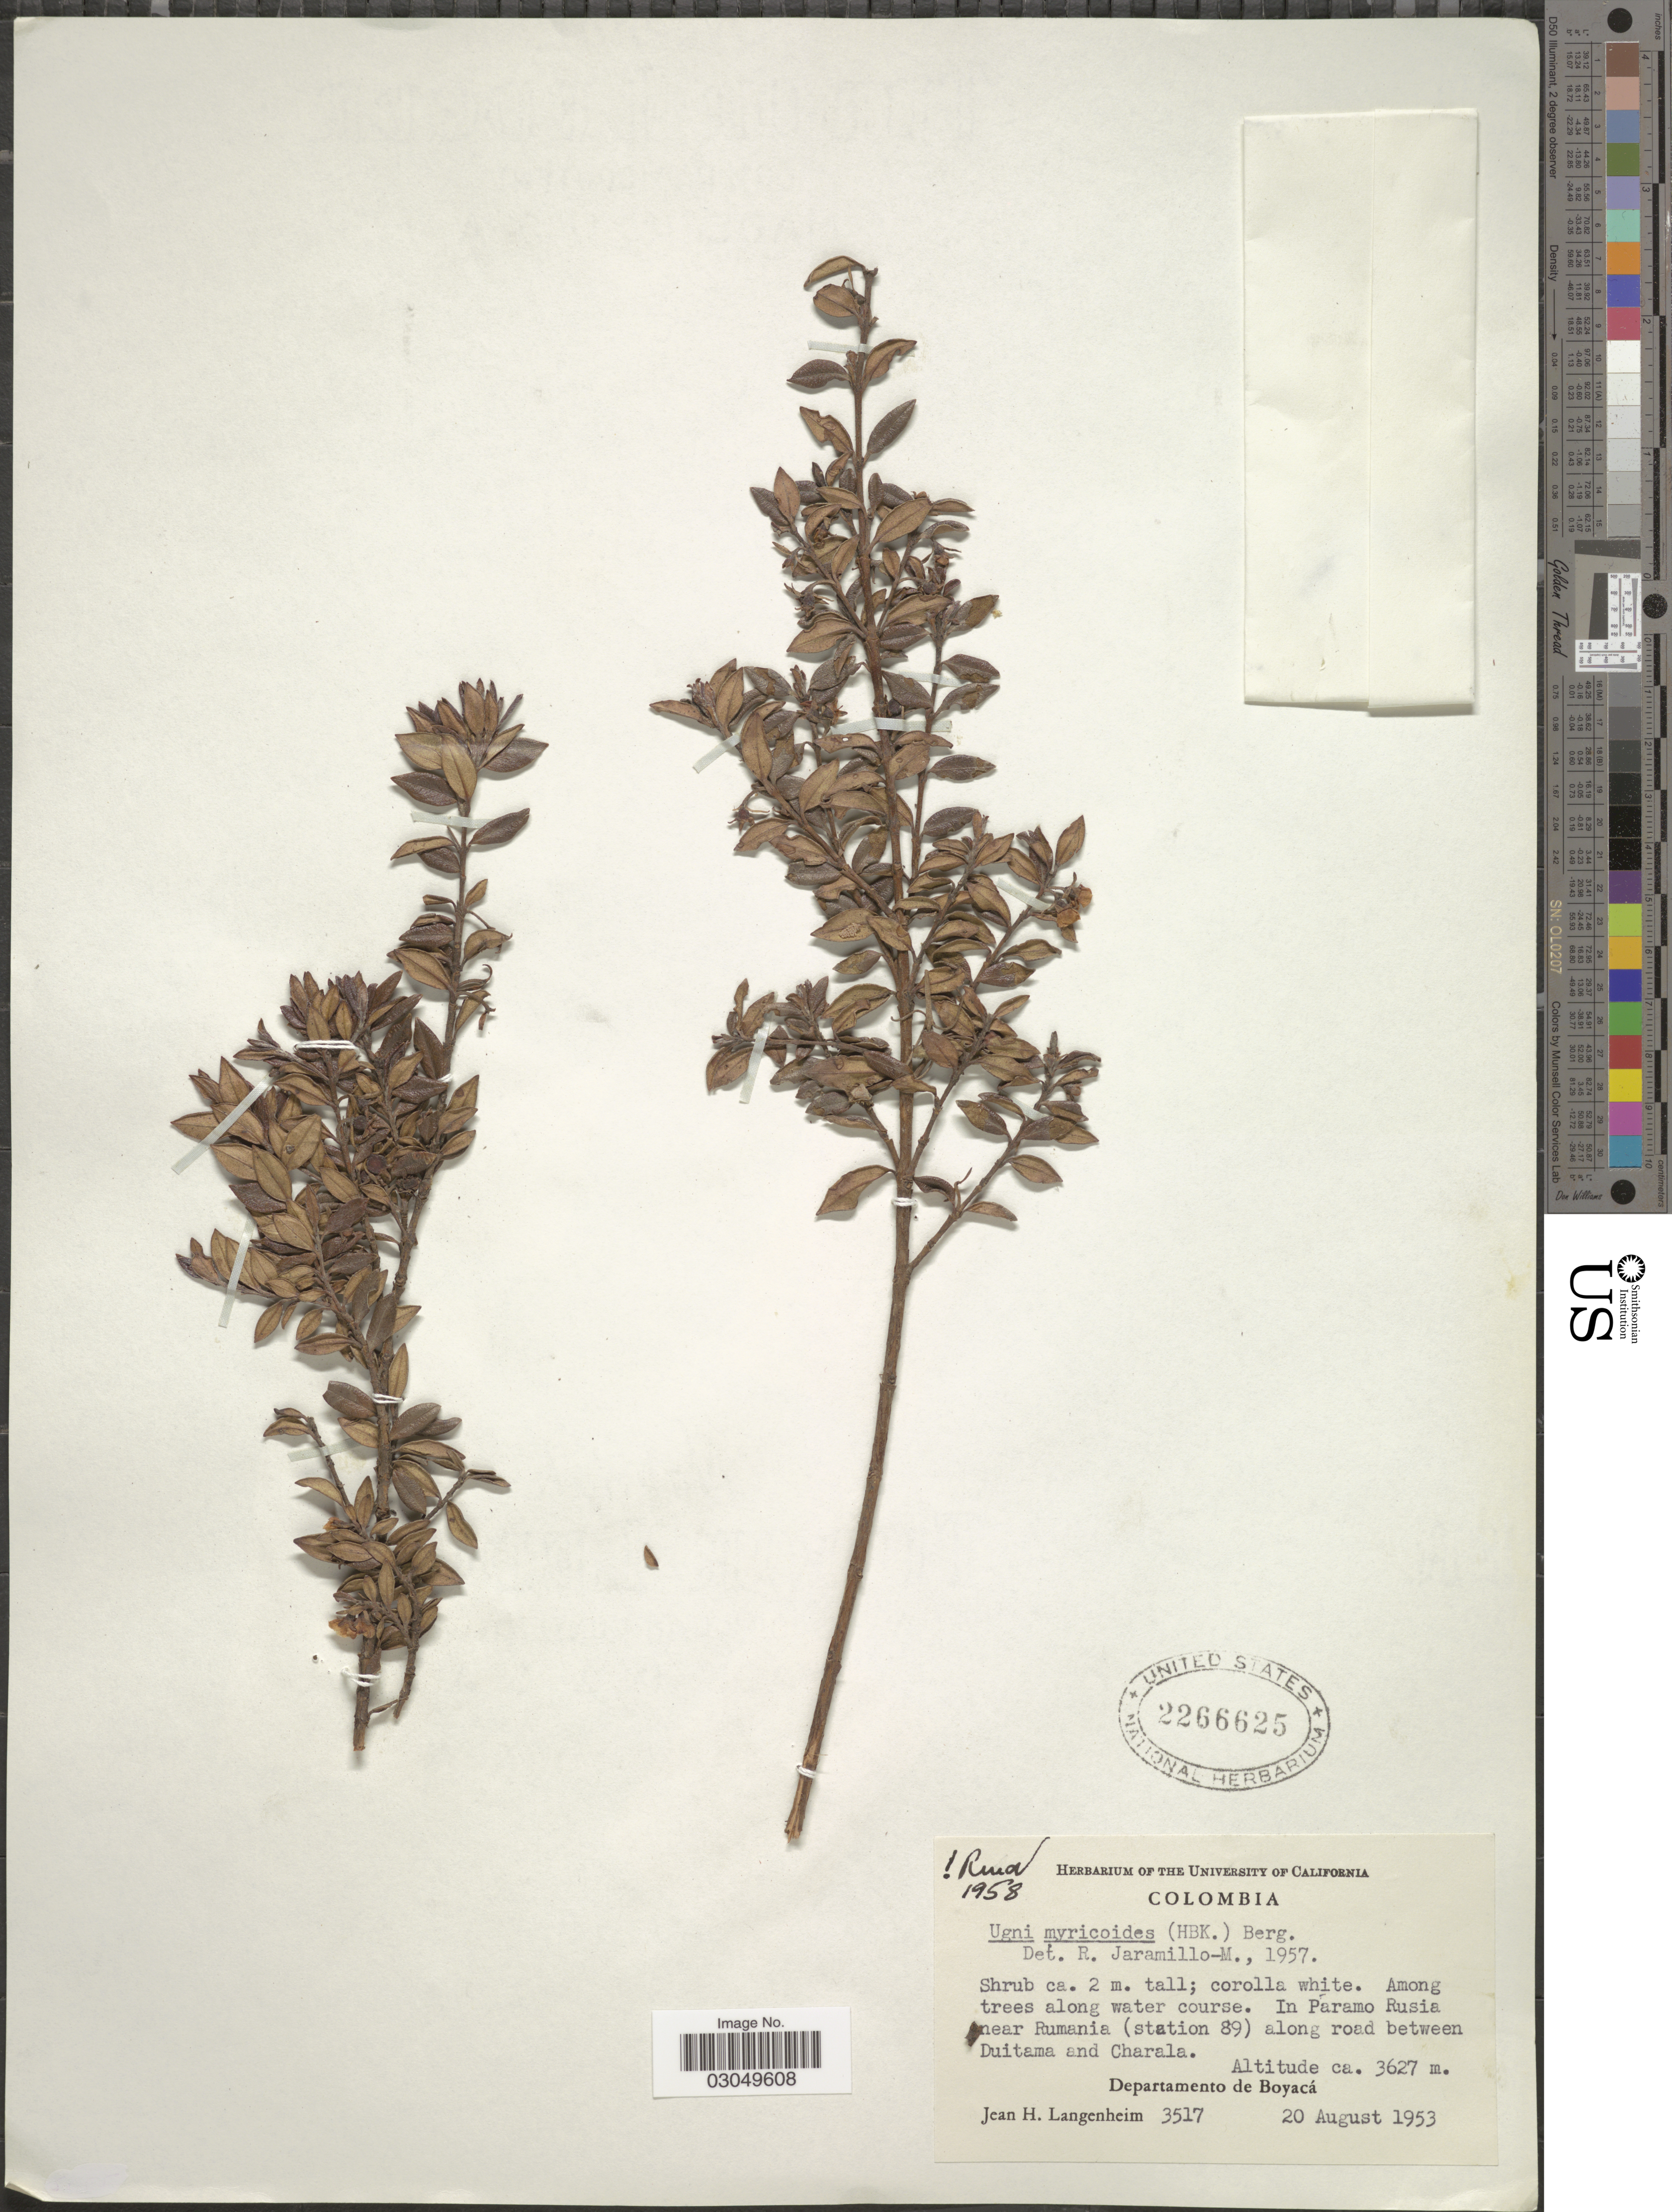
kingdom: Plantae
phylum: Tracheophyta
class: Magnoliopsida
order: Myrtales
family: Myrtaceae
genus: Ugni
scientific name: Ugni myricoides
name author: (Kunth) O. Berg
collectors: J. H. Langenheim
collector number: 3517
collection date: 1953-08-20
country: Colombia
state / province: Boyacá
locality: In Paramo Rusia near Rumania (station 89) along road between Duitama and Charala, Departamento de Boyacá.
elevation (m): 3627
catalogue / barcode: US 2266625